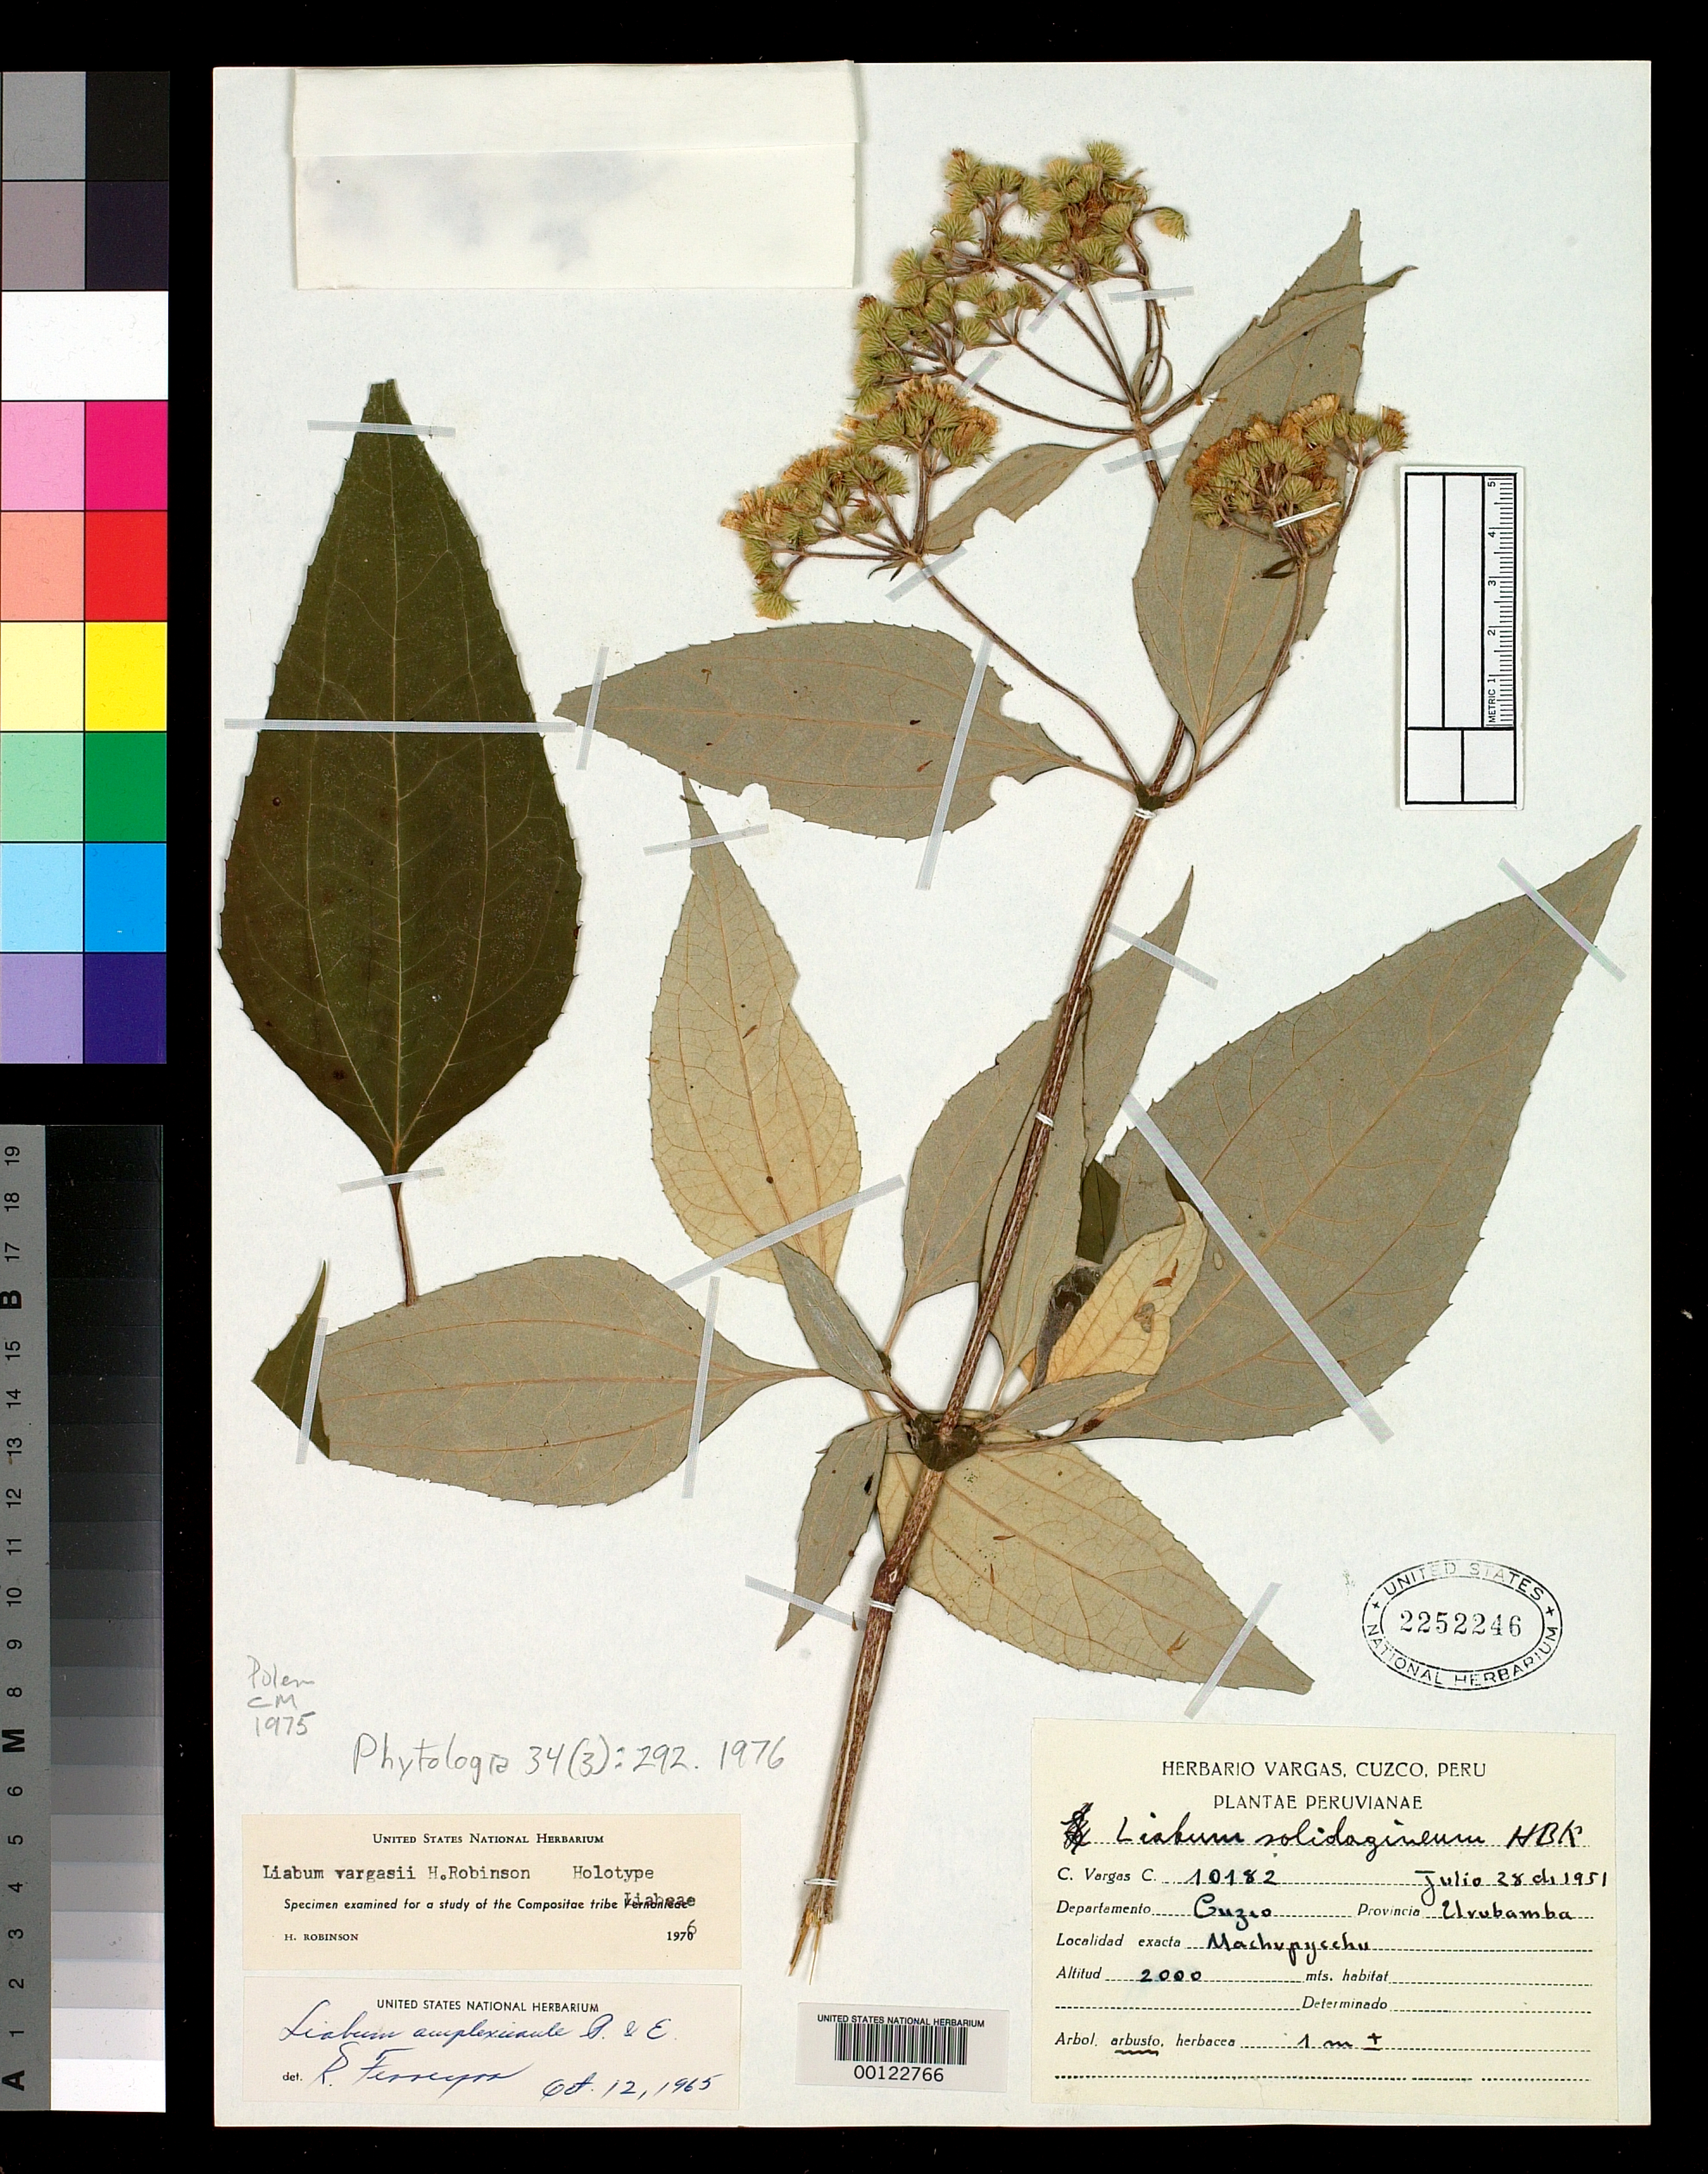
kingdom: Plantae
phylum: Tracheophyta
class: Magnoliopsida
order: Asterales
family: Asteraceae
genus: Liabum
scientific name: Liabum vargasii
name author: H. Rob.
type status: Holotype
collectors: C. Vargas Calderón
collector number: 10182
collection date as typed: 28 Jul 1976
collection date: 1976-07-28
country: Peru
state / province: Cusco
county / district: Urubamba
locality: Machupycchu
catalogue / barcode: US 2252246